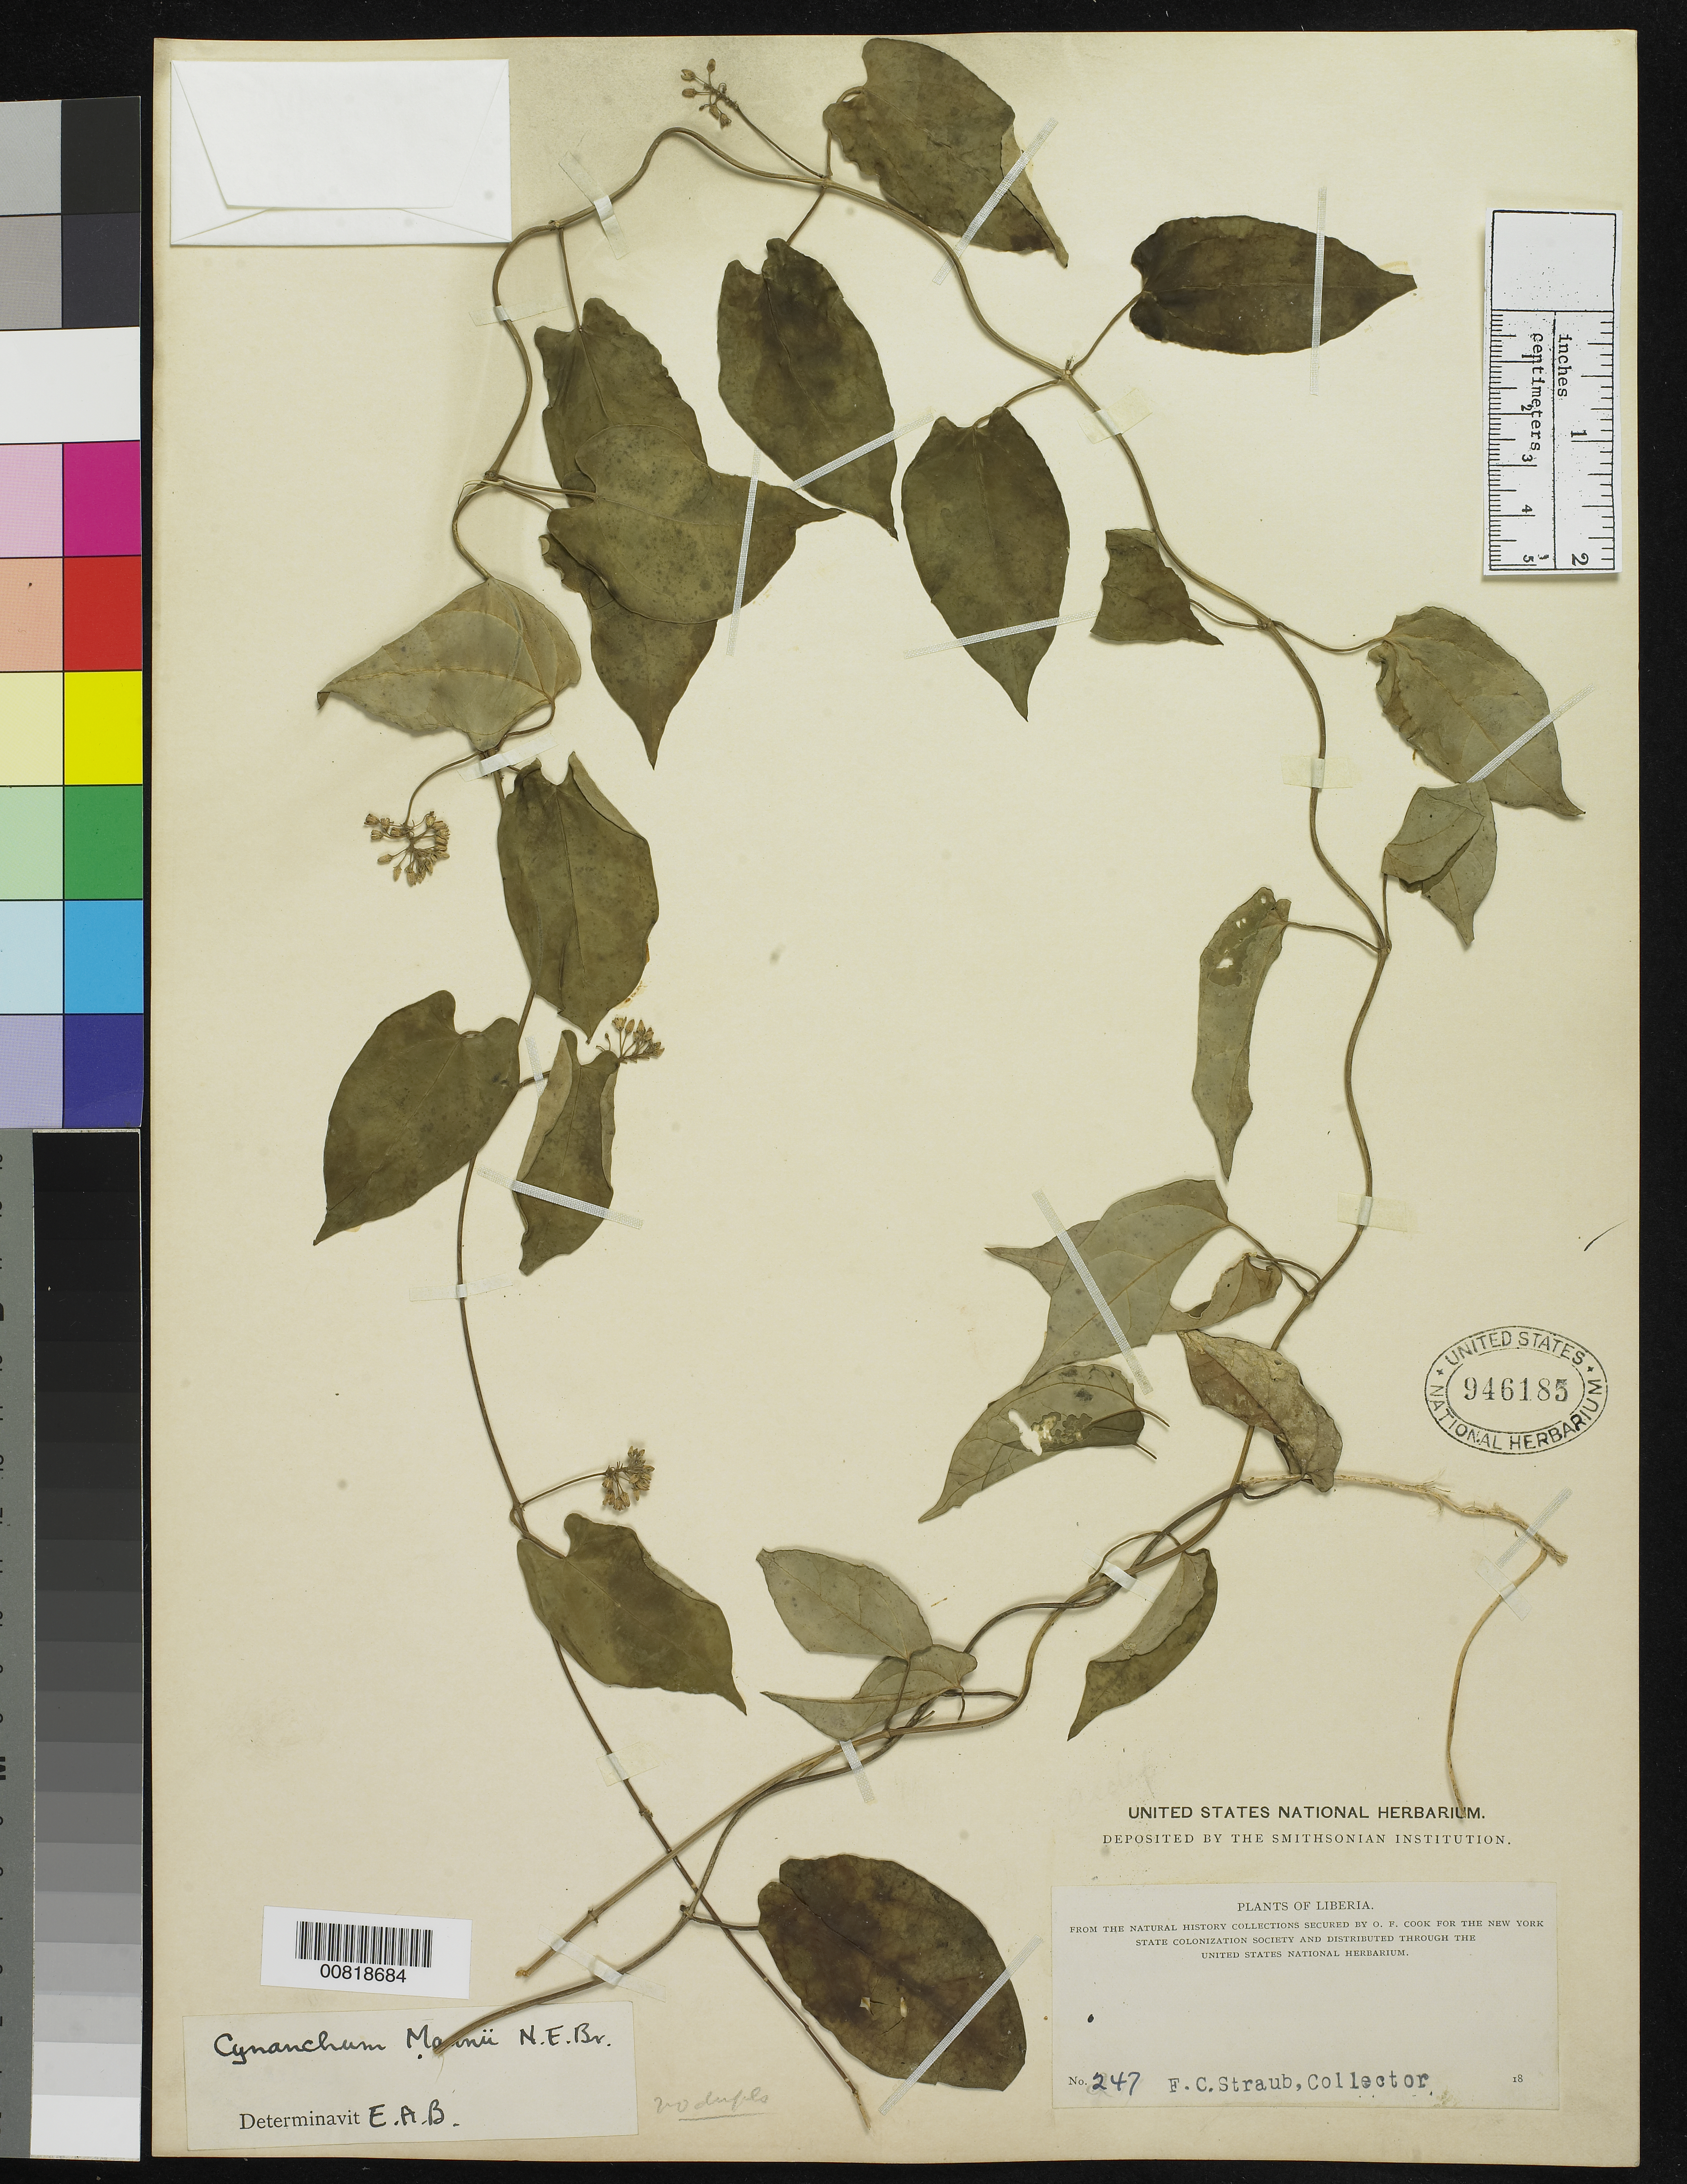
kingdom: Plantae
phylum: Tracheophyta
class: Magnoliopsida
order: Gentianales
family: Apocynaceae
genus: Cynanchum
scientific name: Cynanchum mannii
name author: N.E. Br.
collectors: F. Straub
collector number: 247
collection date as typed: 18--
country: Liberia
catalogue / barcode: US 946185